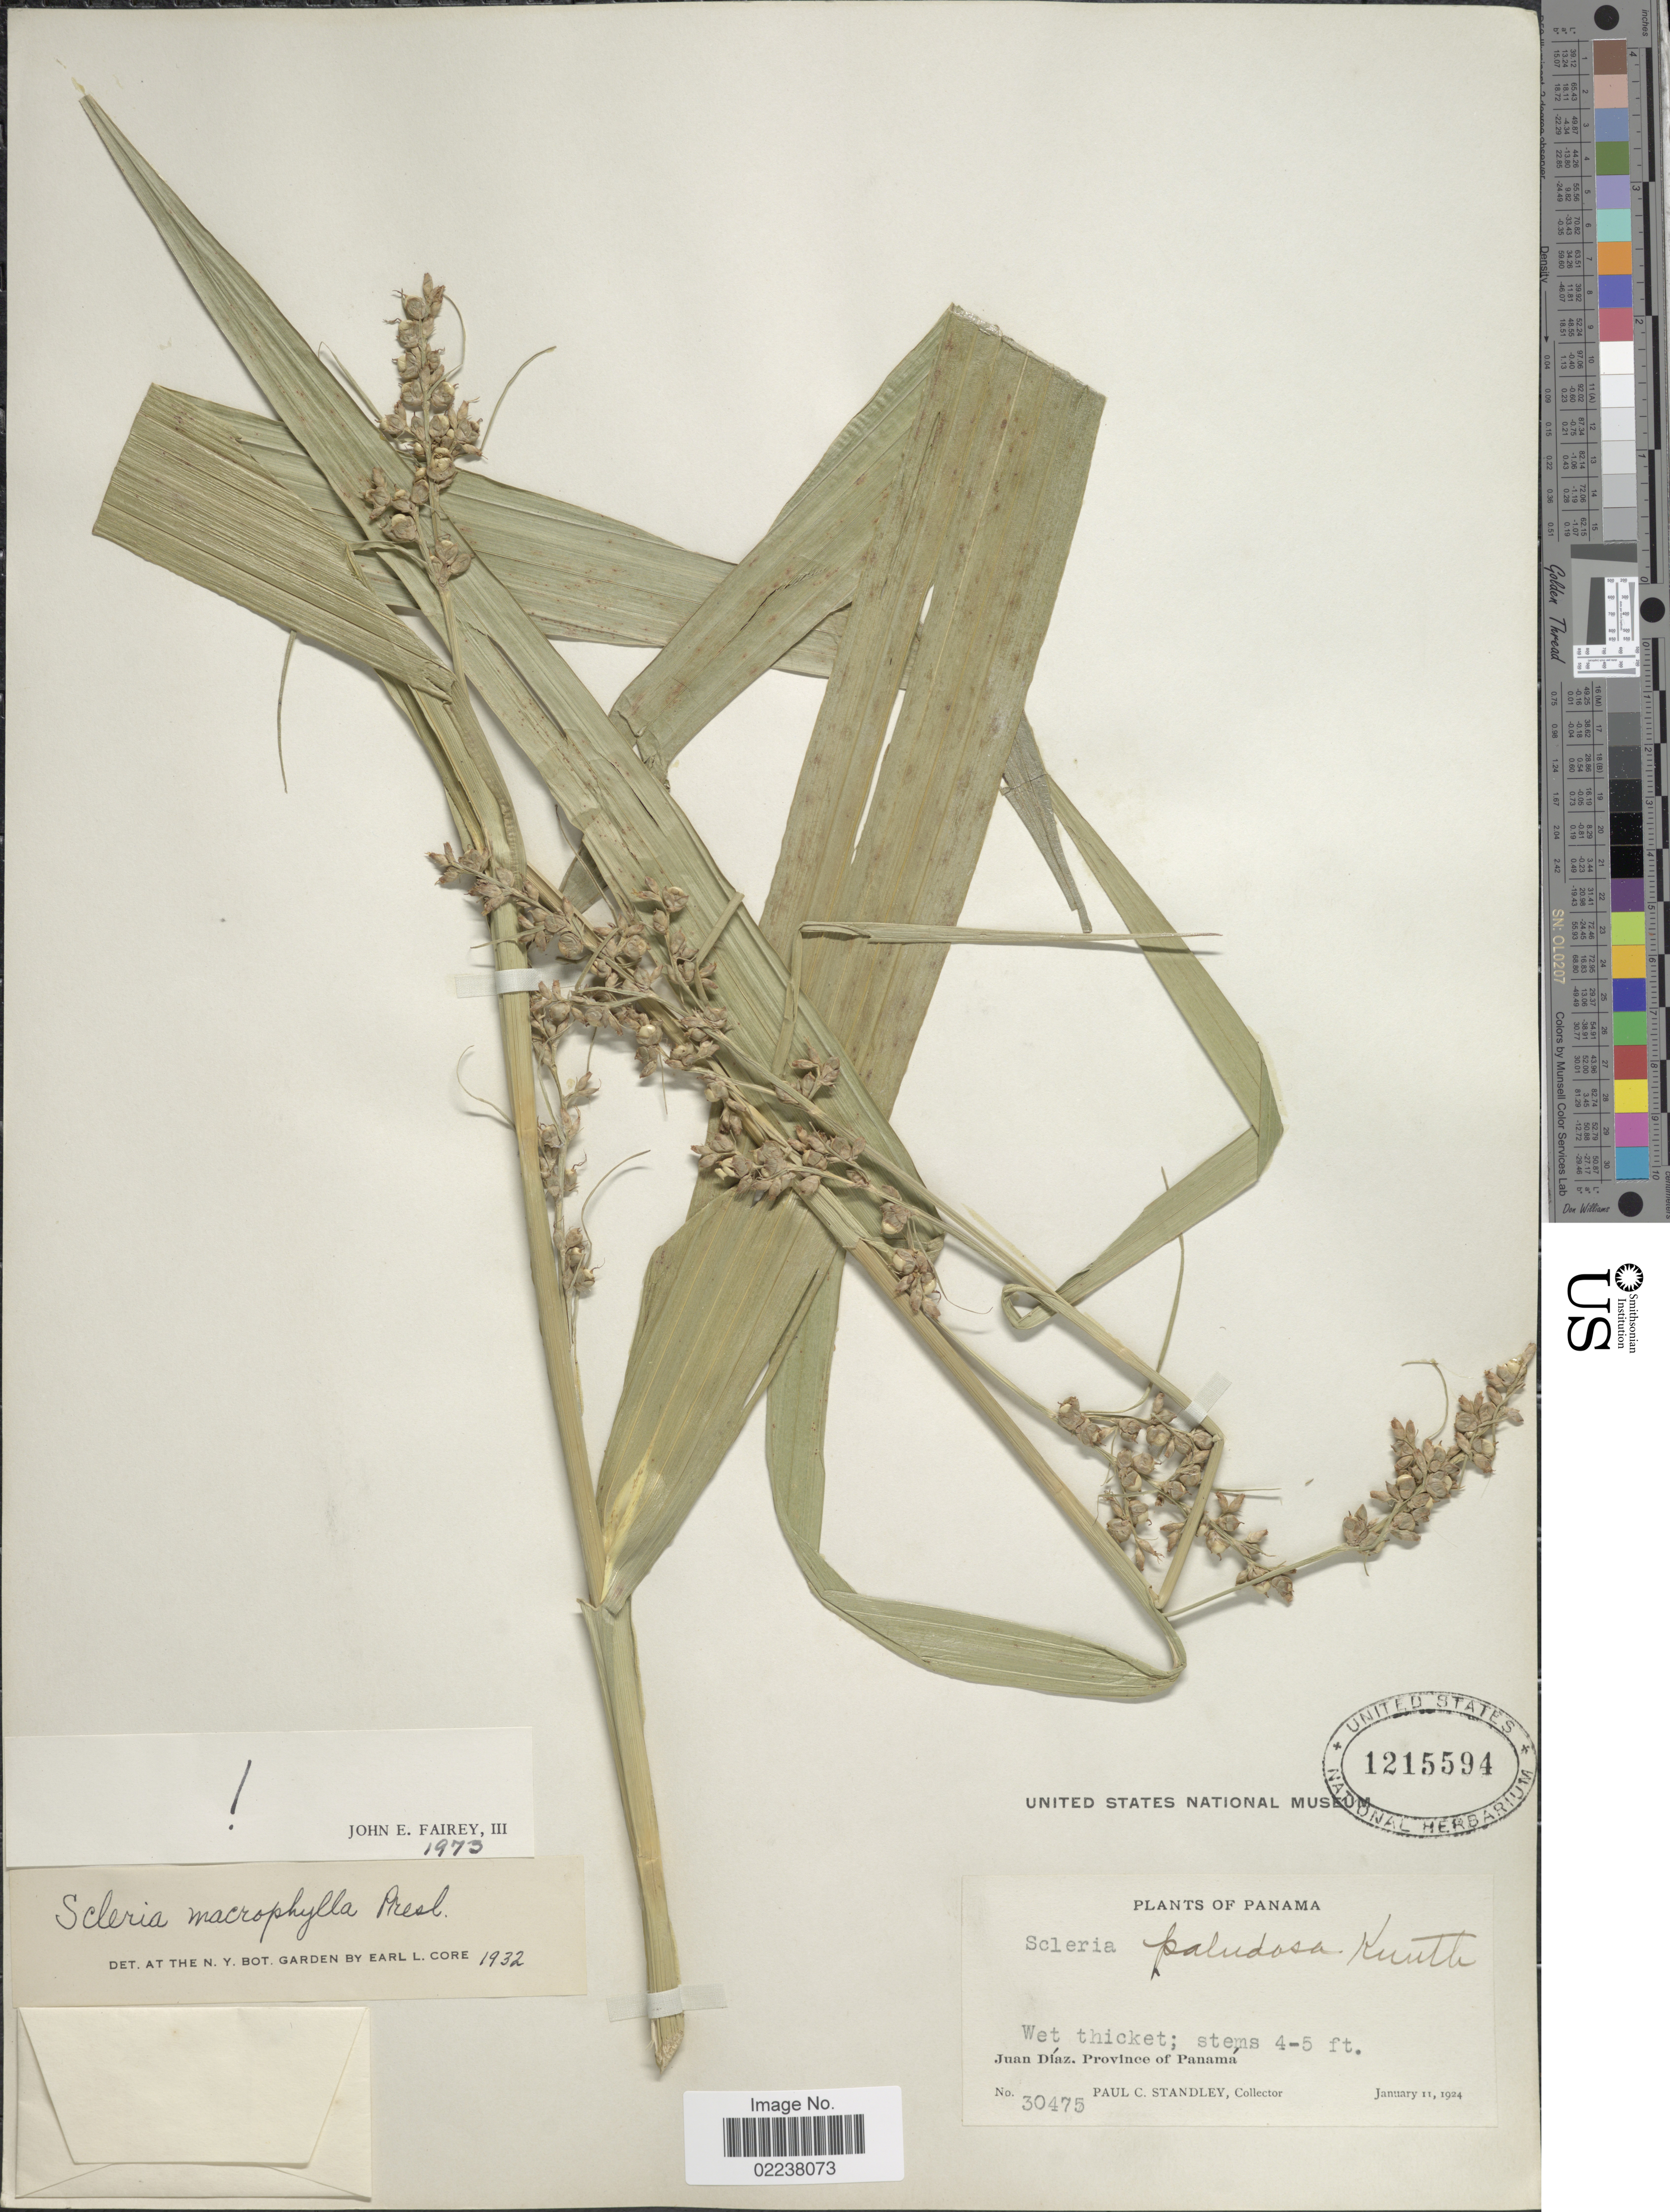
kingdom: Plantae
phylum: Tracheophyta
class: Liliopsida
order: Poales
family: Cyperaceae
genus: Scleria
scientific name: Scleria macrophylla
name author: J. Presl & C. Presl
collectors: P. C. Standley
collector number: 30475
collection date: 1924-01-11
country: Panama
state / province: Panamá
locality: Juan Diaz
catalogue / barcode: US 1215594